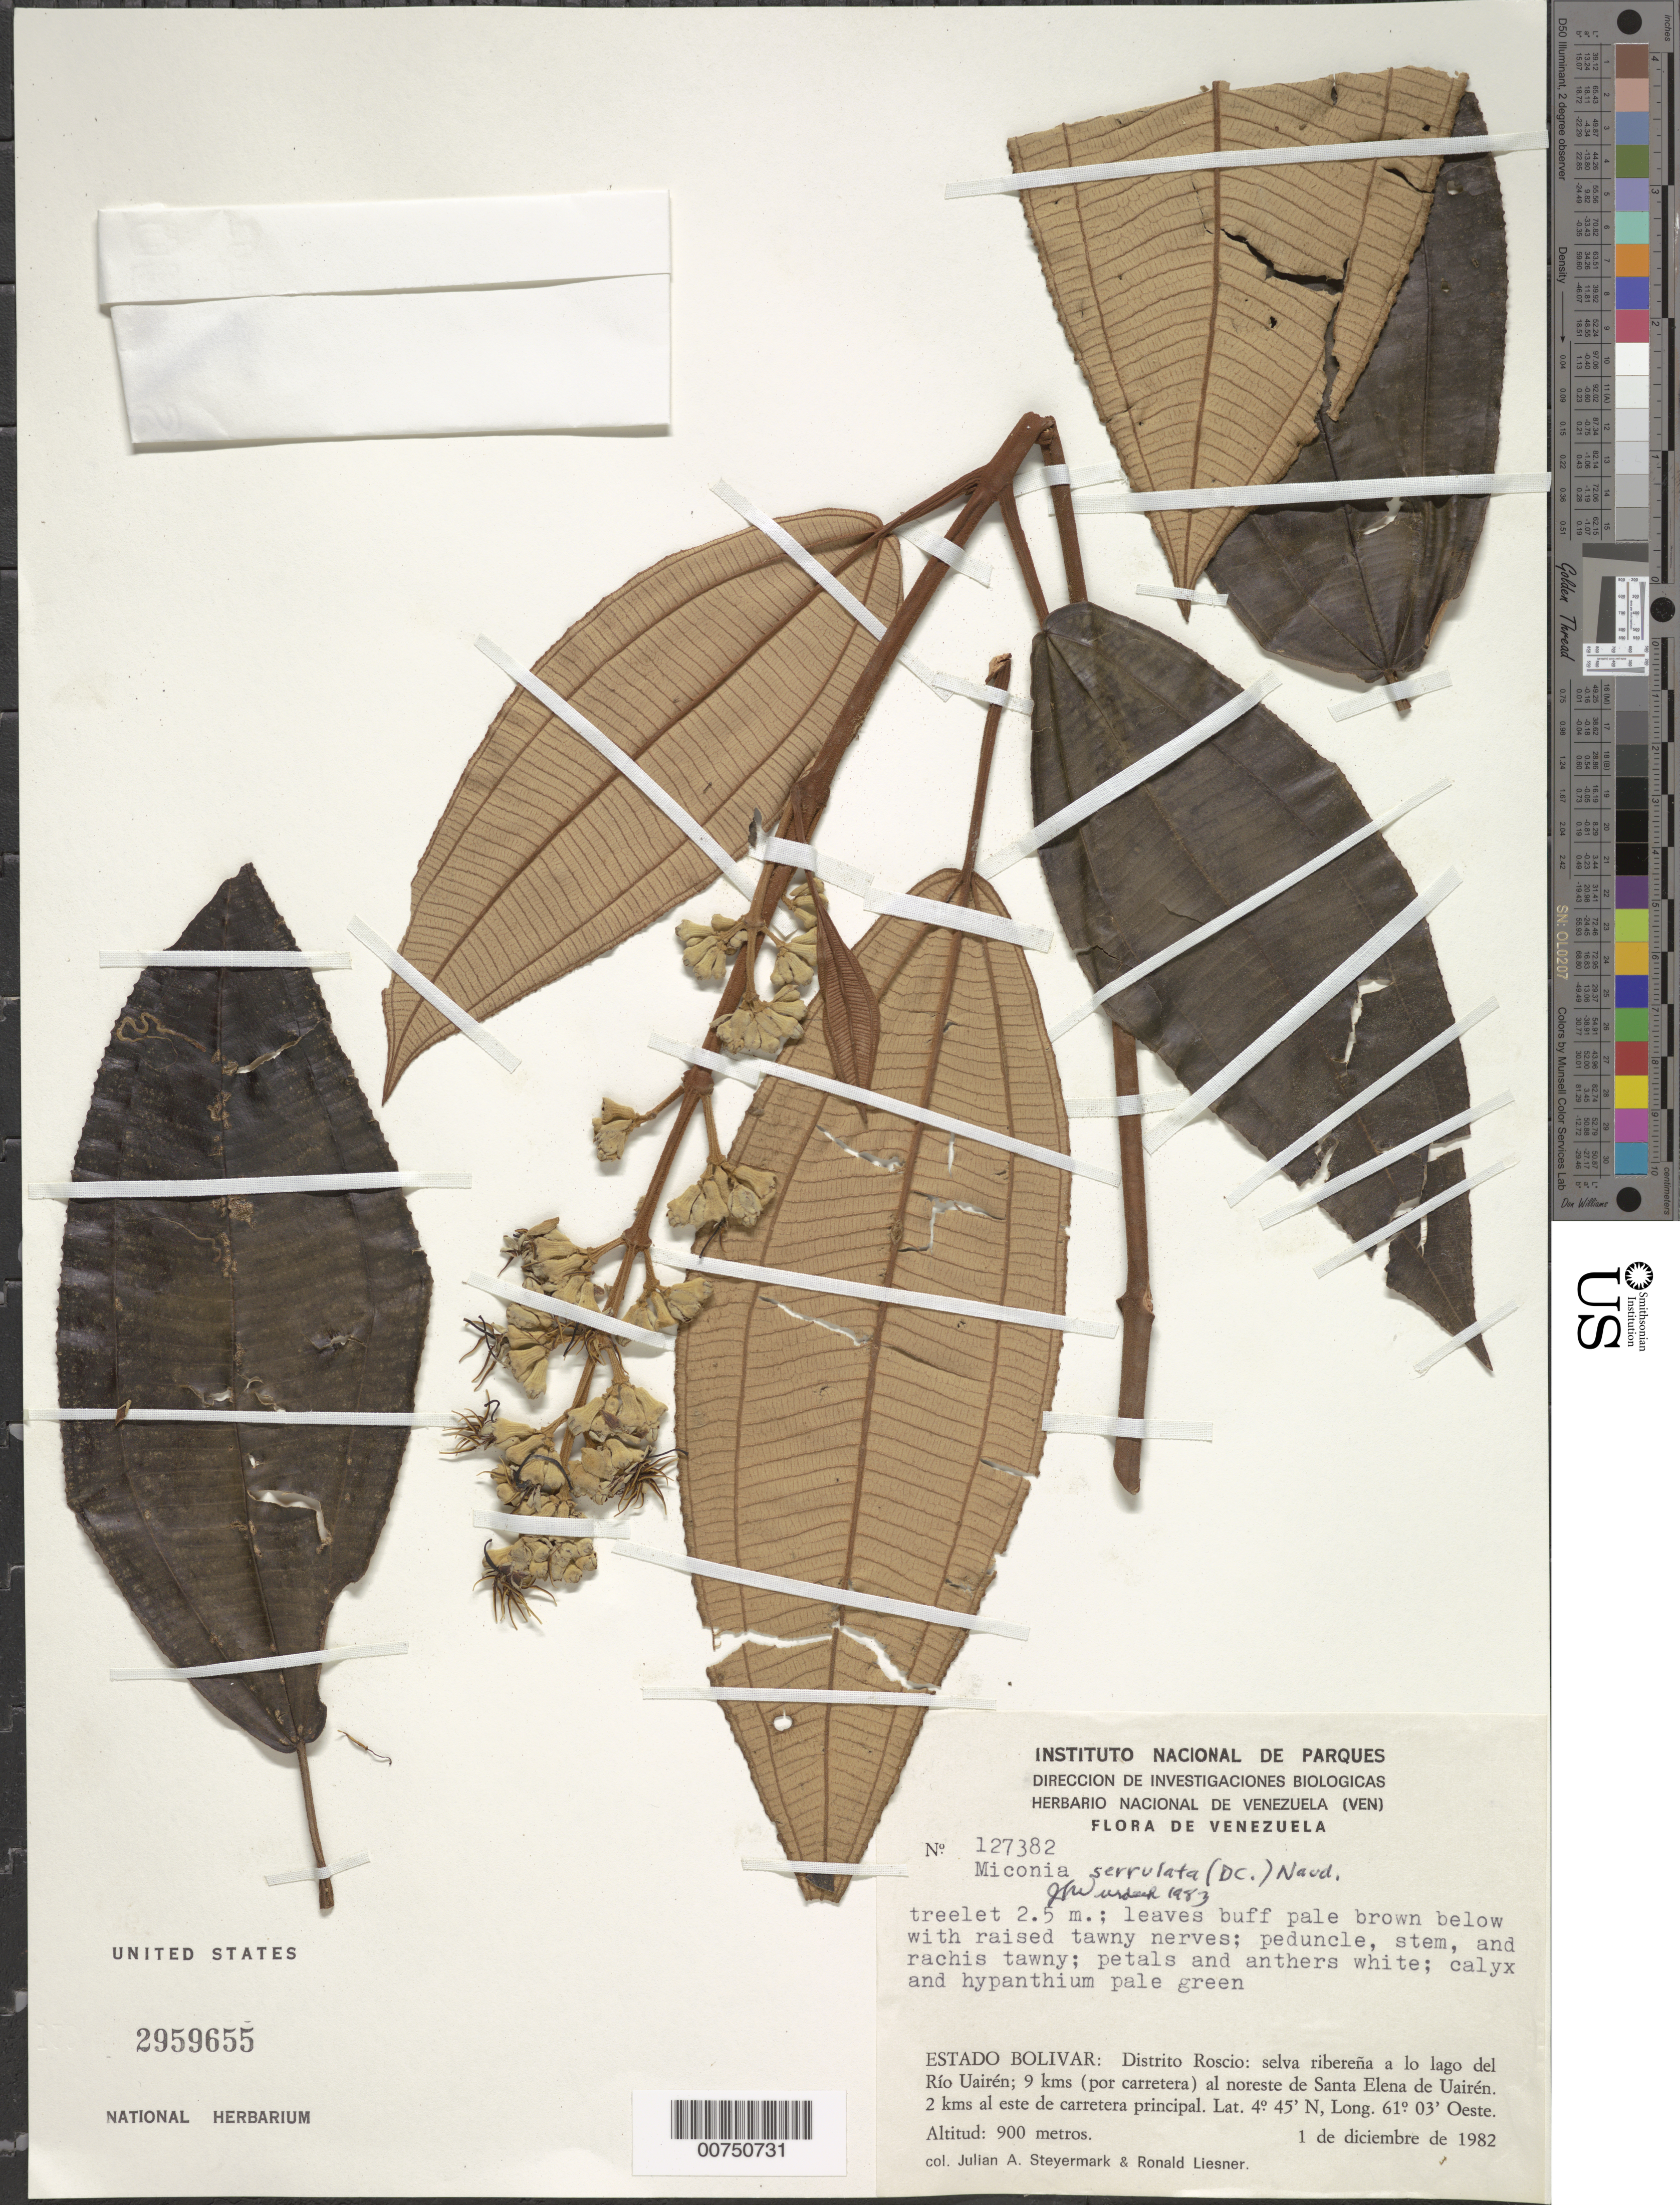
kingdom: Plantae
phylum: Tracheophyta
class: Magnoliopsida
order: Myrtales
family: Melastomataceae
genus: Miconia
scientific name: Miconia serrulata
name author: (DC.) Naudin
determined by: Wurdack, John J., (US), US (UNITED STATES)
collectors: J. Steyermark & R. L. Liesner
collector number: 127382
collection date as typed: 1-Dec-82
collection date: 1982-12-01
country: Venezuela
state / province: Bolívar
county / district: Roscio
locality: Río Uairen, 9 km (por carretera) al NO de Santa Elena de Uairen, 2km al este de carretera principal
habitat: Selva riberena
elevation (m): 900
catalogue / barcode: US 2959655